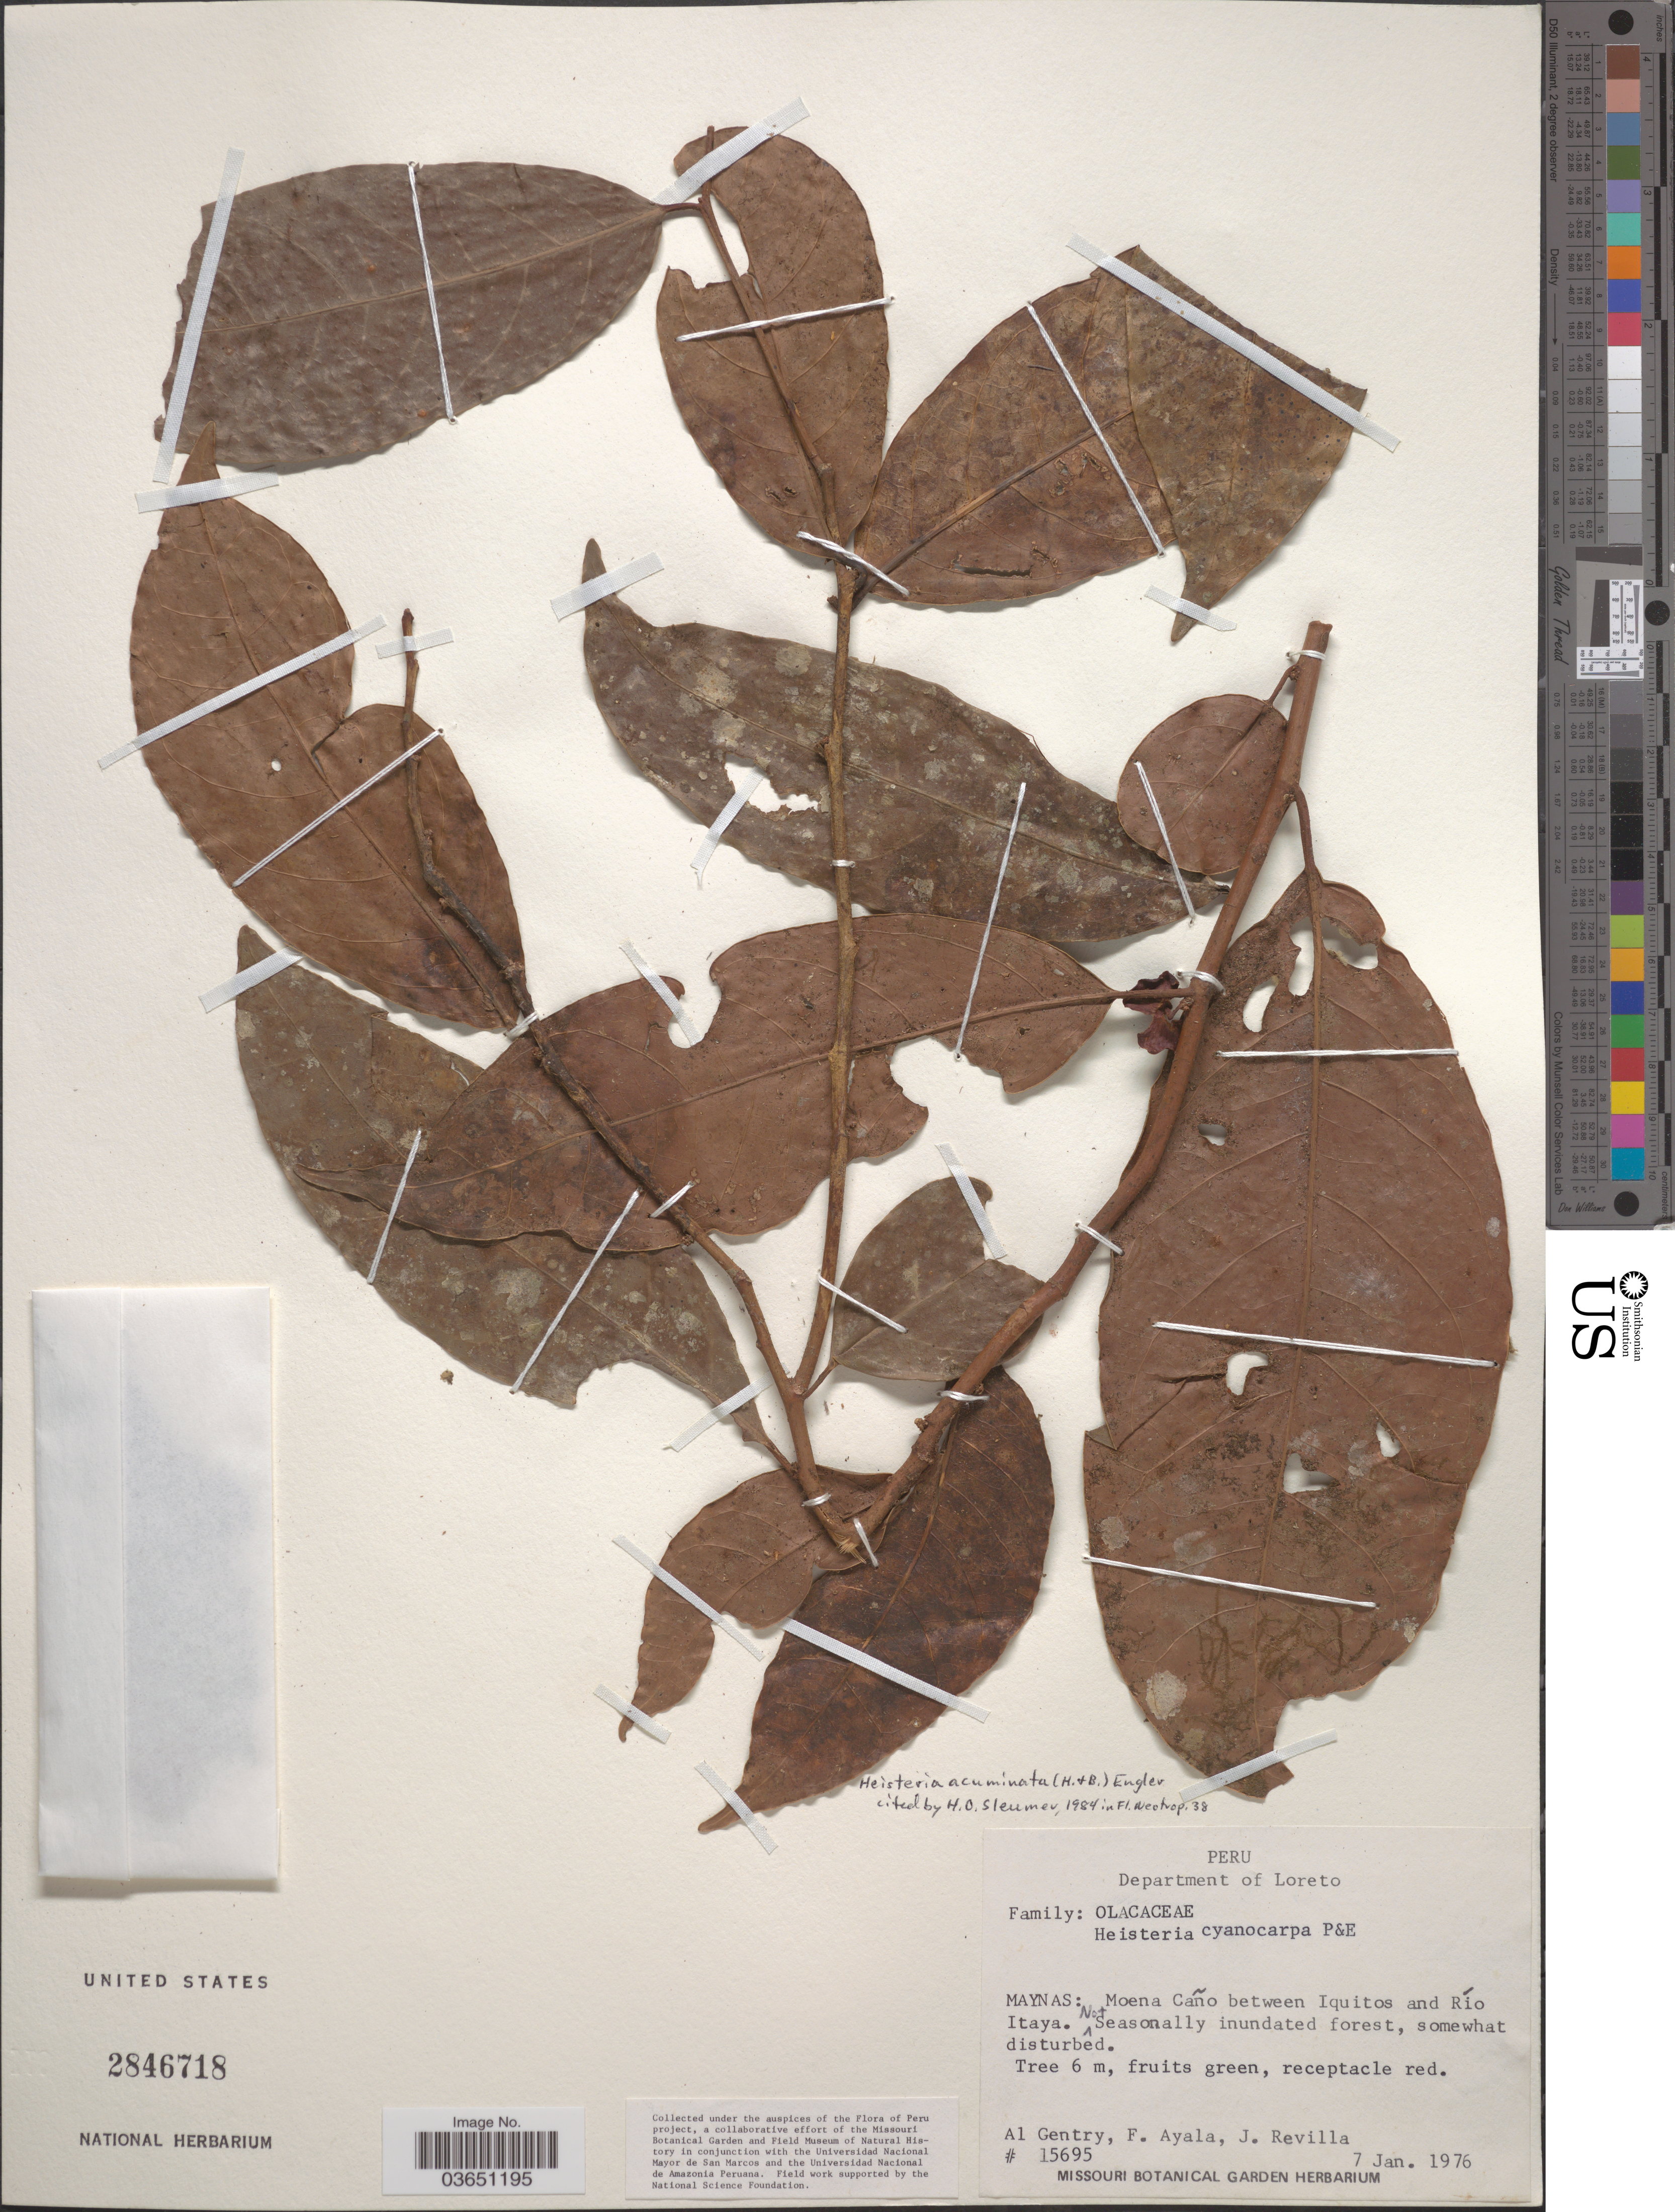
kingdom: Plantae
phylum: Tracheophyta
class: Magnoliopsida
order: Santalales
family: Erythropalaceae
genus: Heisteria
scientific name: Heisteria acuminata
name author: (Humb. & Bonpl.) Engl.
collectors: A. H. Gentry, F. Ayala & J. Revilla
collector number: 15695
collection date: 1976-01-07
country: Peru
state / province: Loreto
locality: Department of Loreto. Maynas: Moena Caño between Iquitos and Río Itaya.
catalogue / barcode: US 2846718